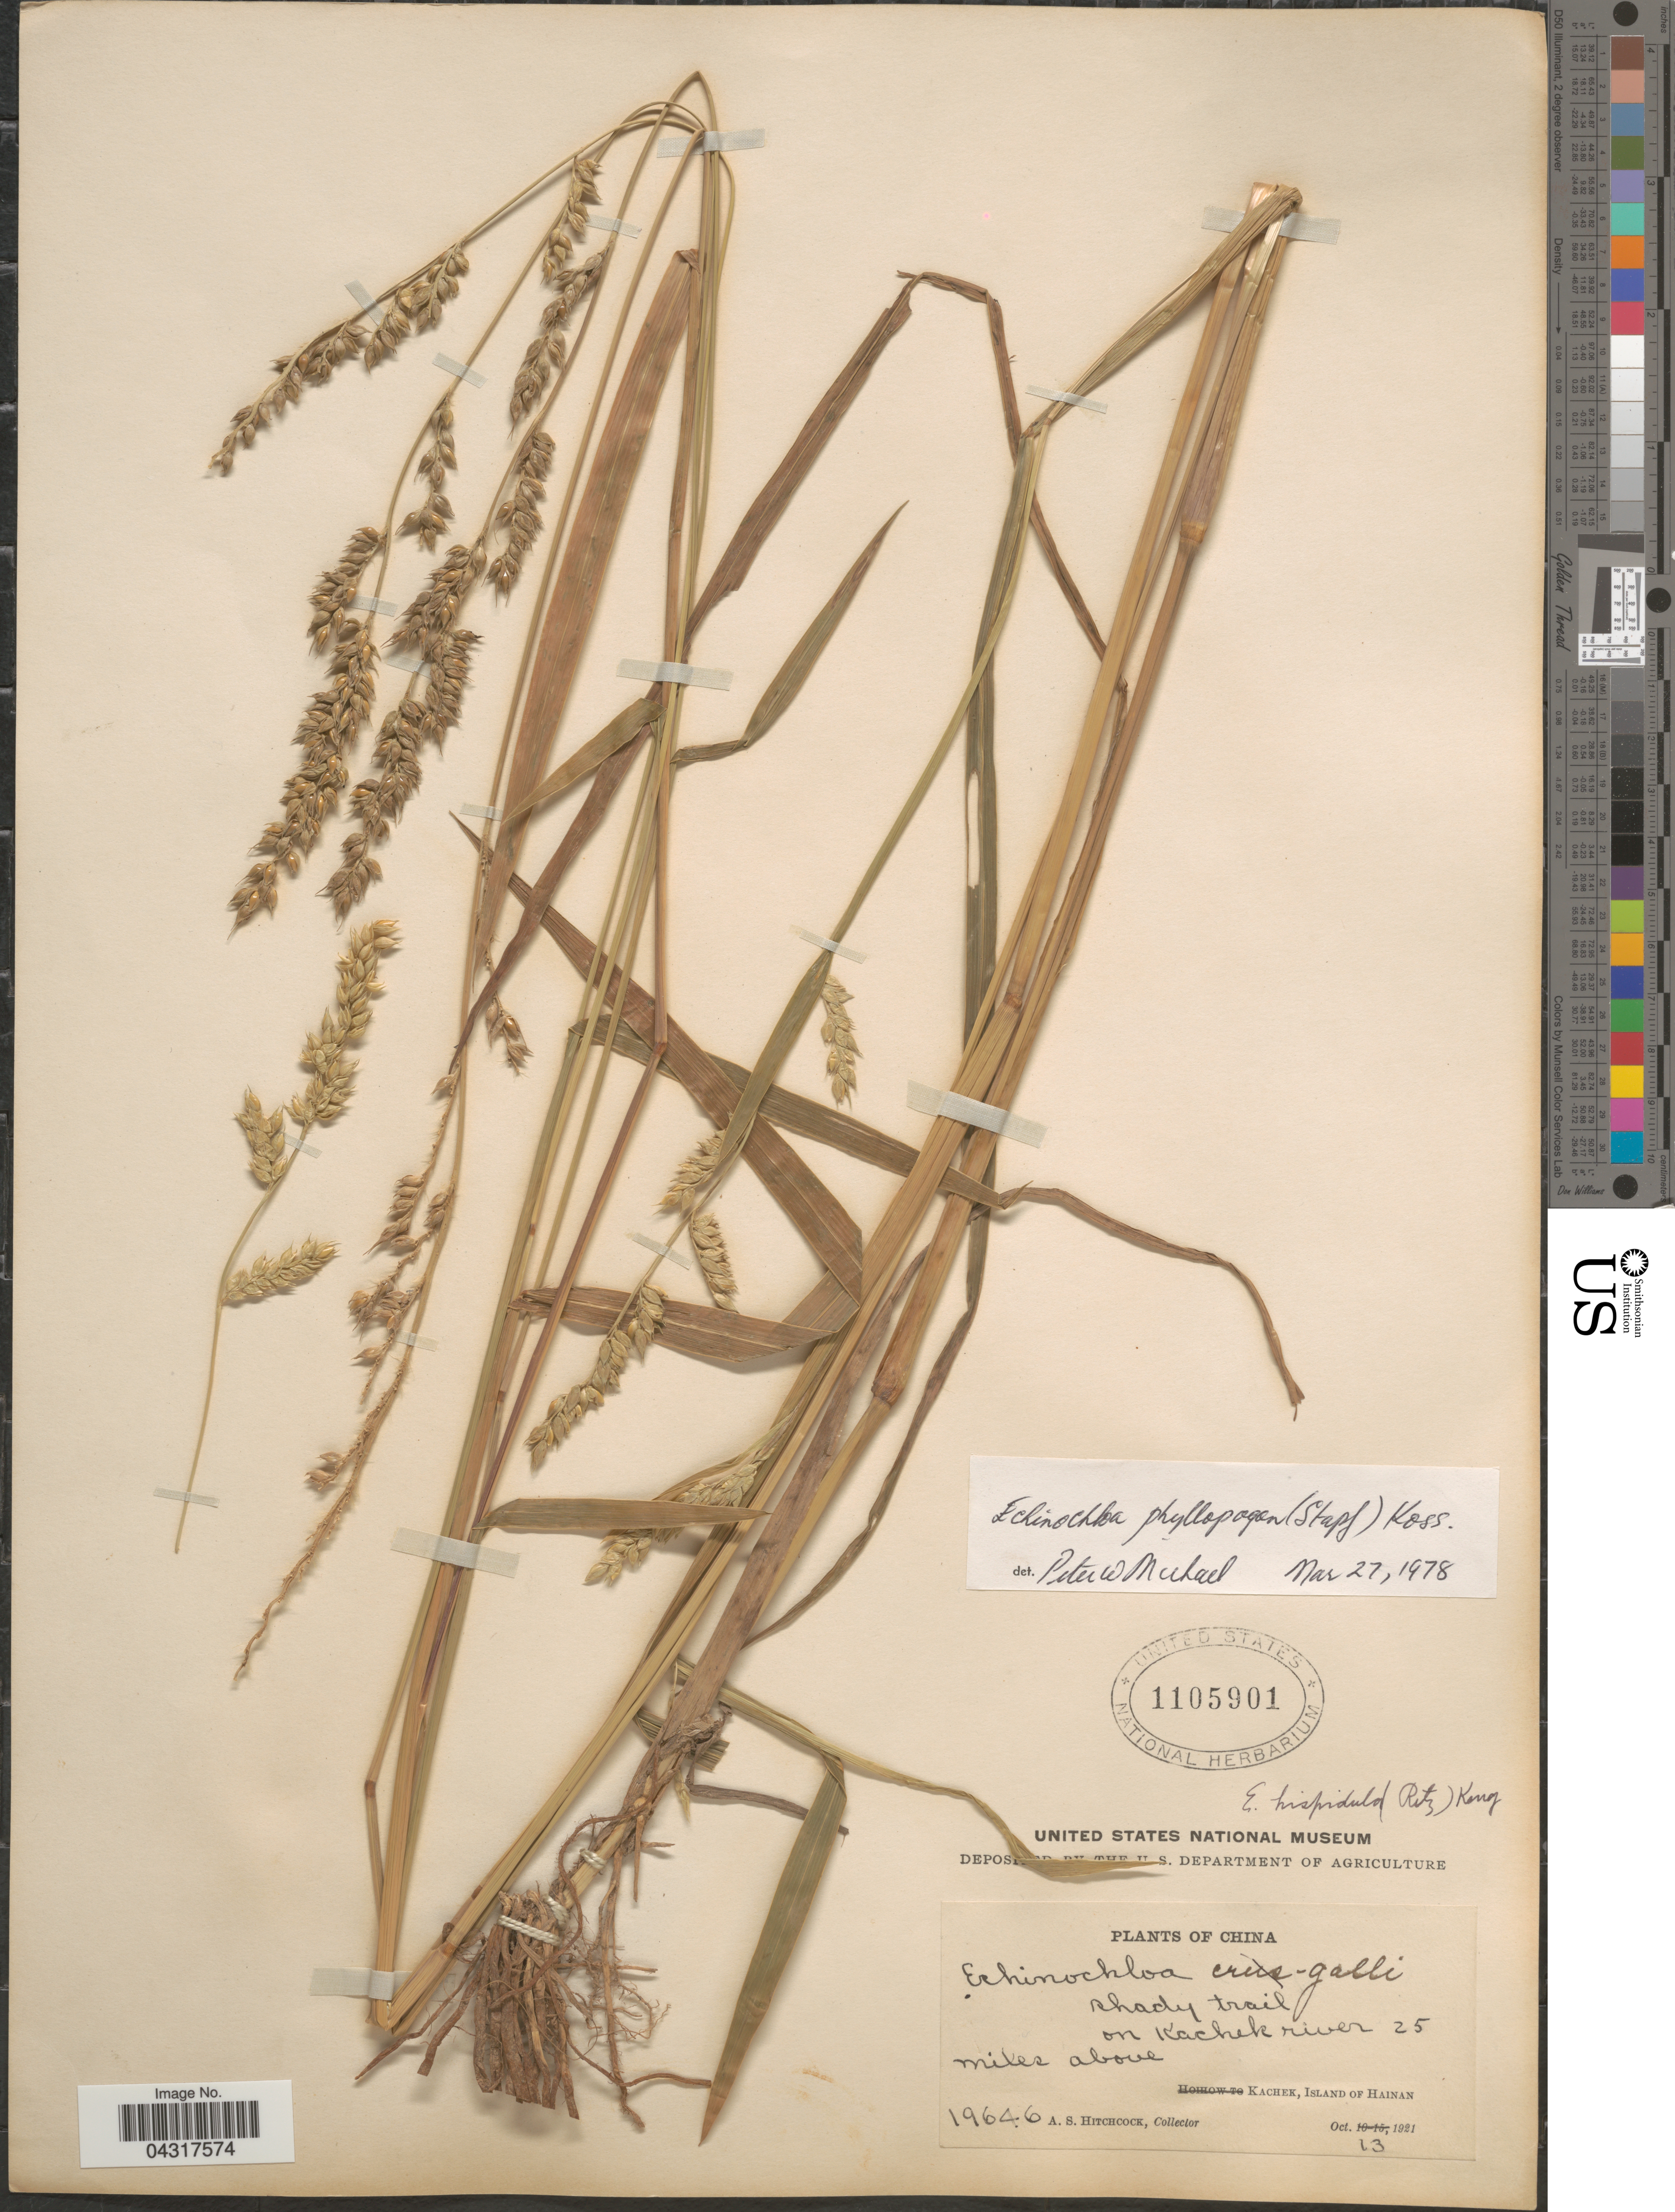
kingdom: Plantae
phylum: Tracheophyta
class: Liliopsida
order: Poales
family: Poaceae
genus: Echinochloa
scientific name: Echinochloa phyllopogon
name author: (Stapf) Stapf ex Kossenko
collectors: A. S. Hitchcock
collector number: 19646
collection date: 1921-10-13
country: China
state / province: Hainan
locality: Shady trail on Kachek river 25 miles above Kachek, Island of Hainan.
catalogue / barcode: US 1105901